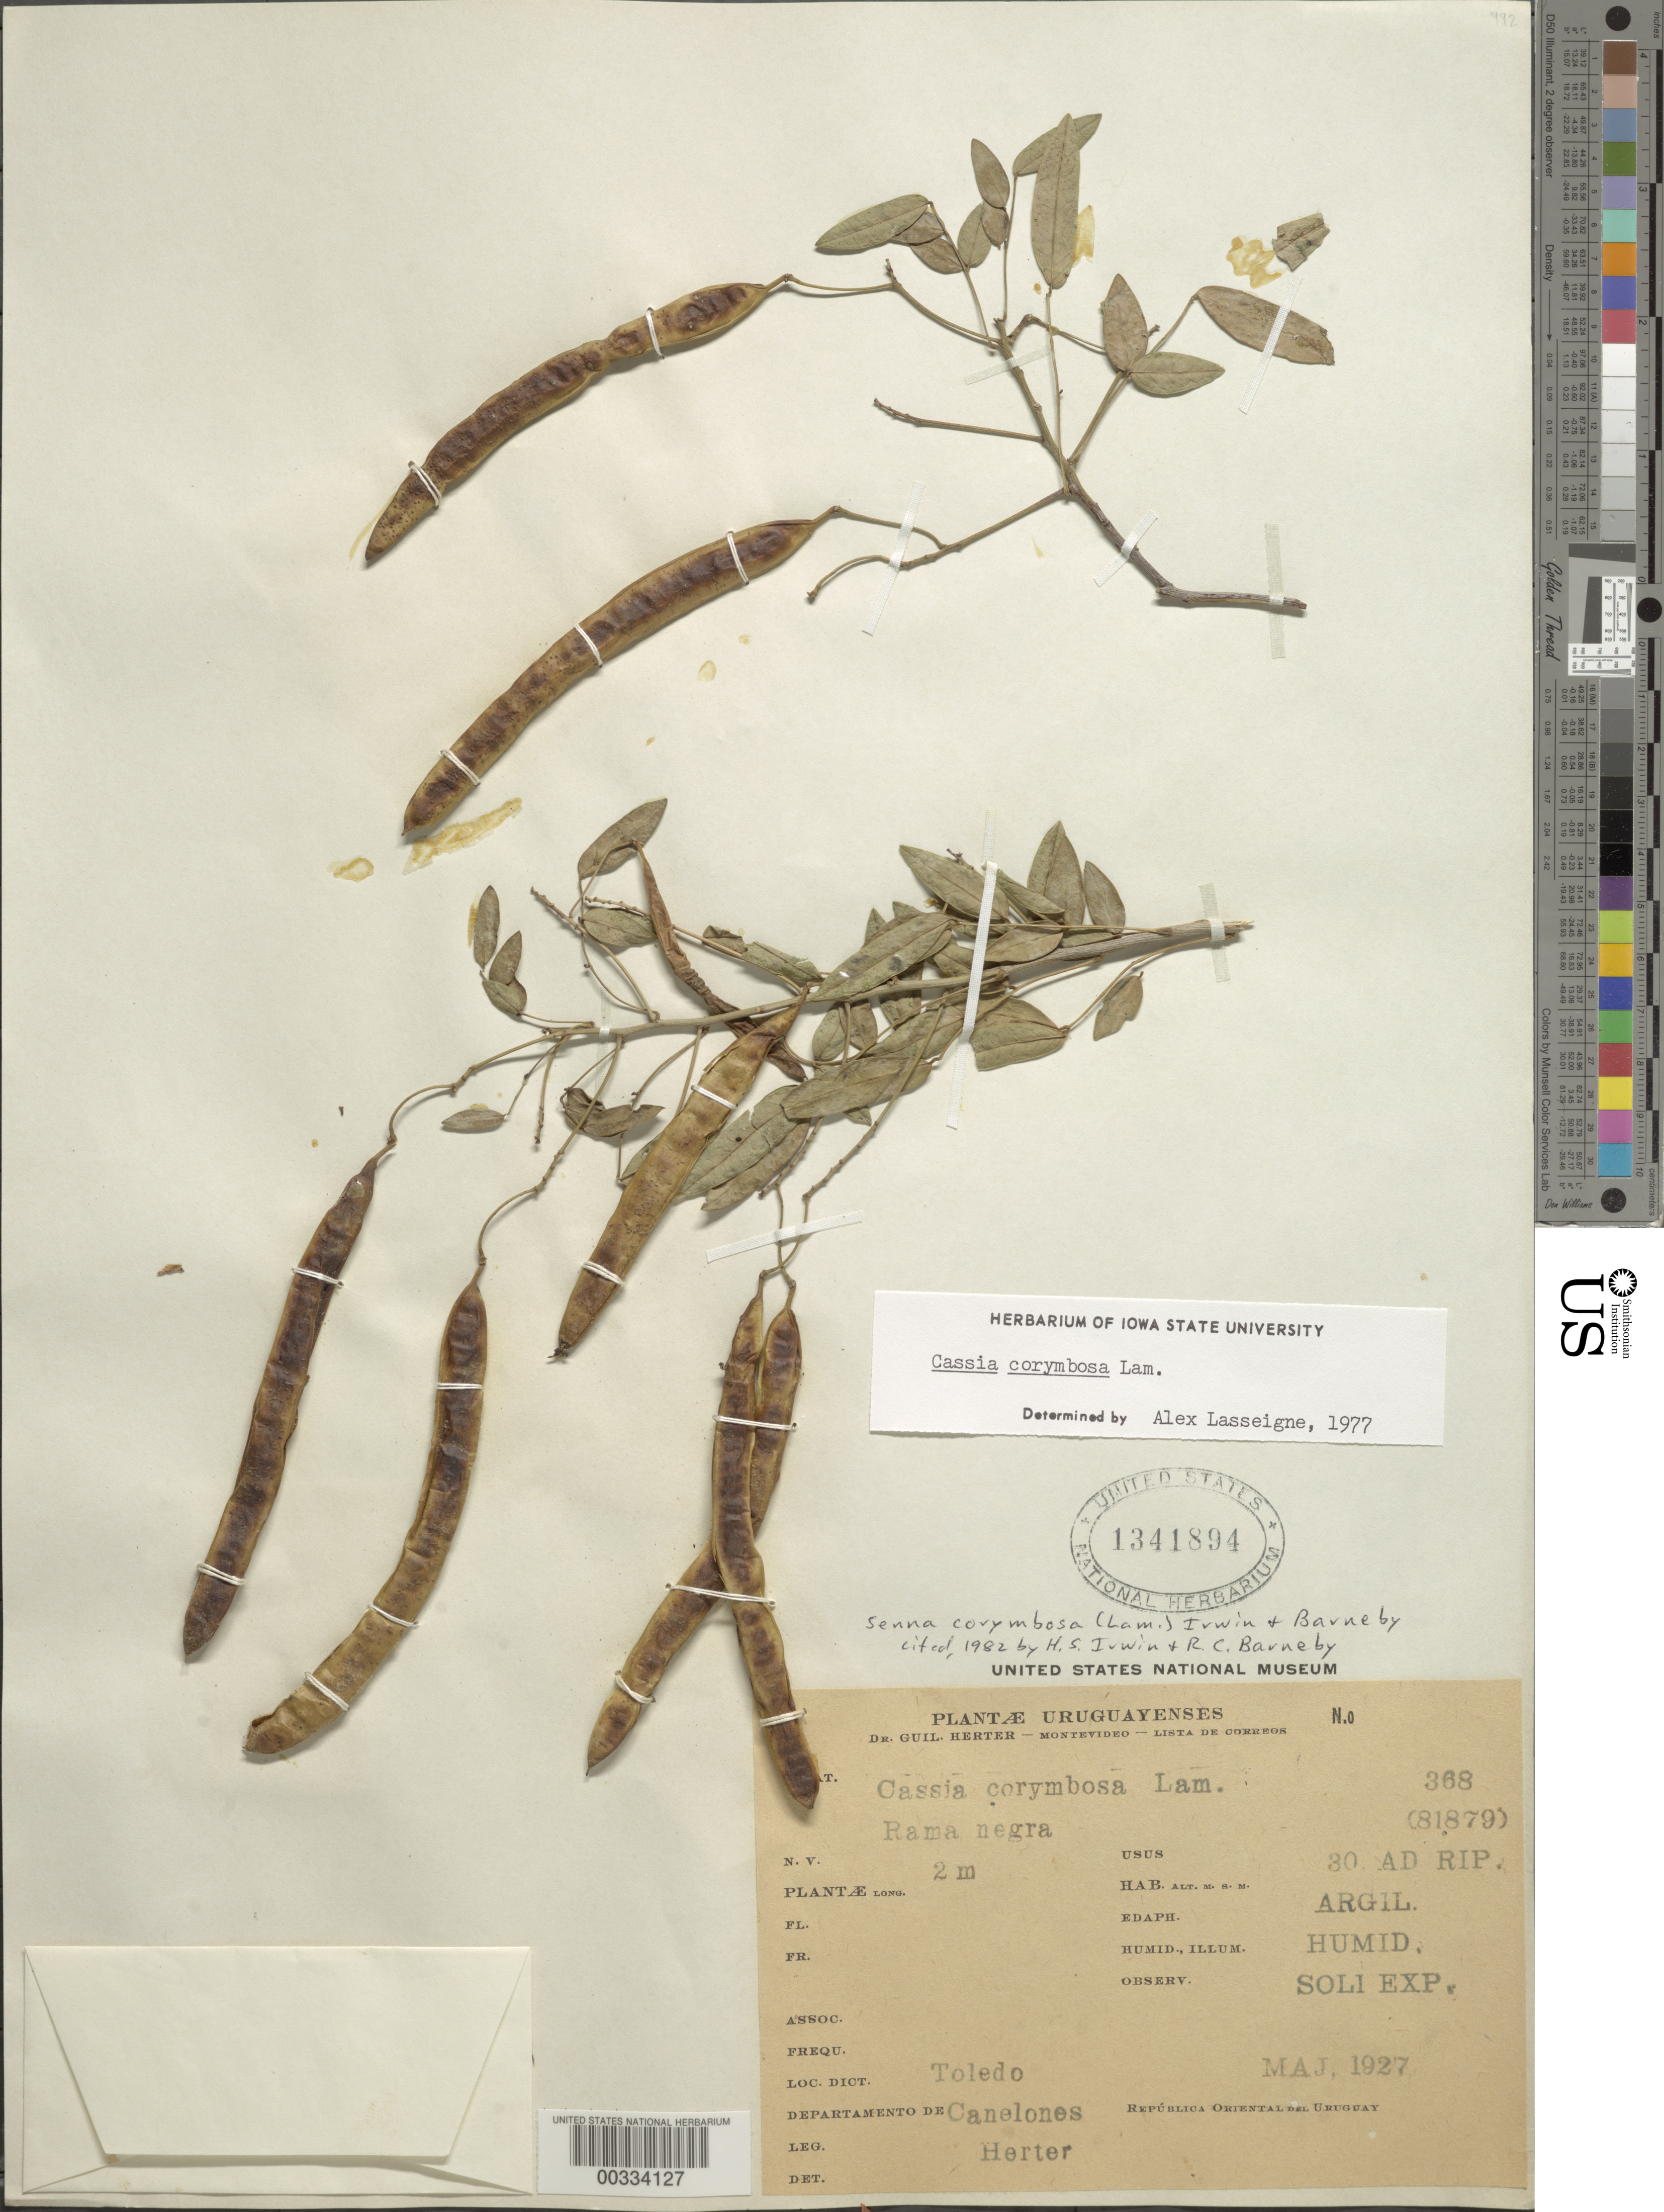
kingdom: Plantae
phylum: Tracheophyta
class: Magnoliopsida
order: Fabales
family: Fabaceae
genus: Senna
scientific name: Senna corymbosa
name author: (Lam.) H.S. Irwin & Barneby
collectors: W. G. Herter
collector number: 368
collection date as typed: May 1927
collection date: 1927-05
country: Uruguay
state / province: Canelones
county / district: Toledo Dist.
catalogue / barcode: US 1341894